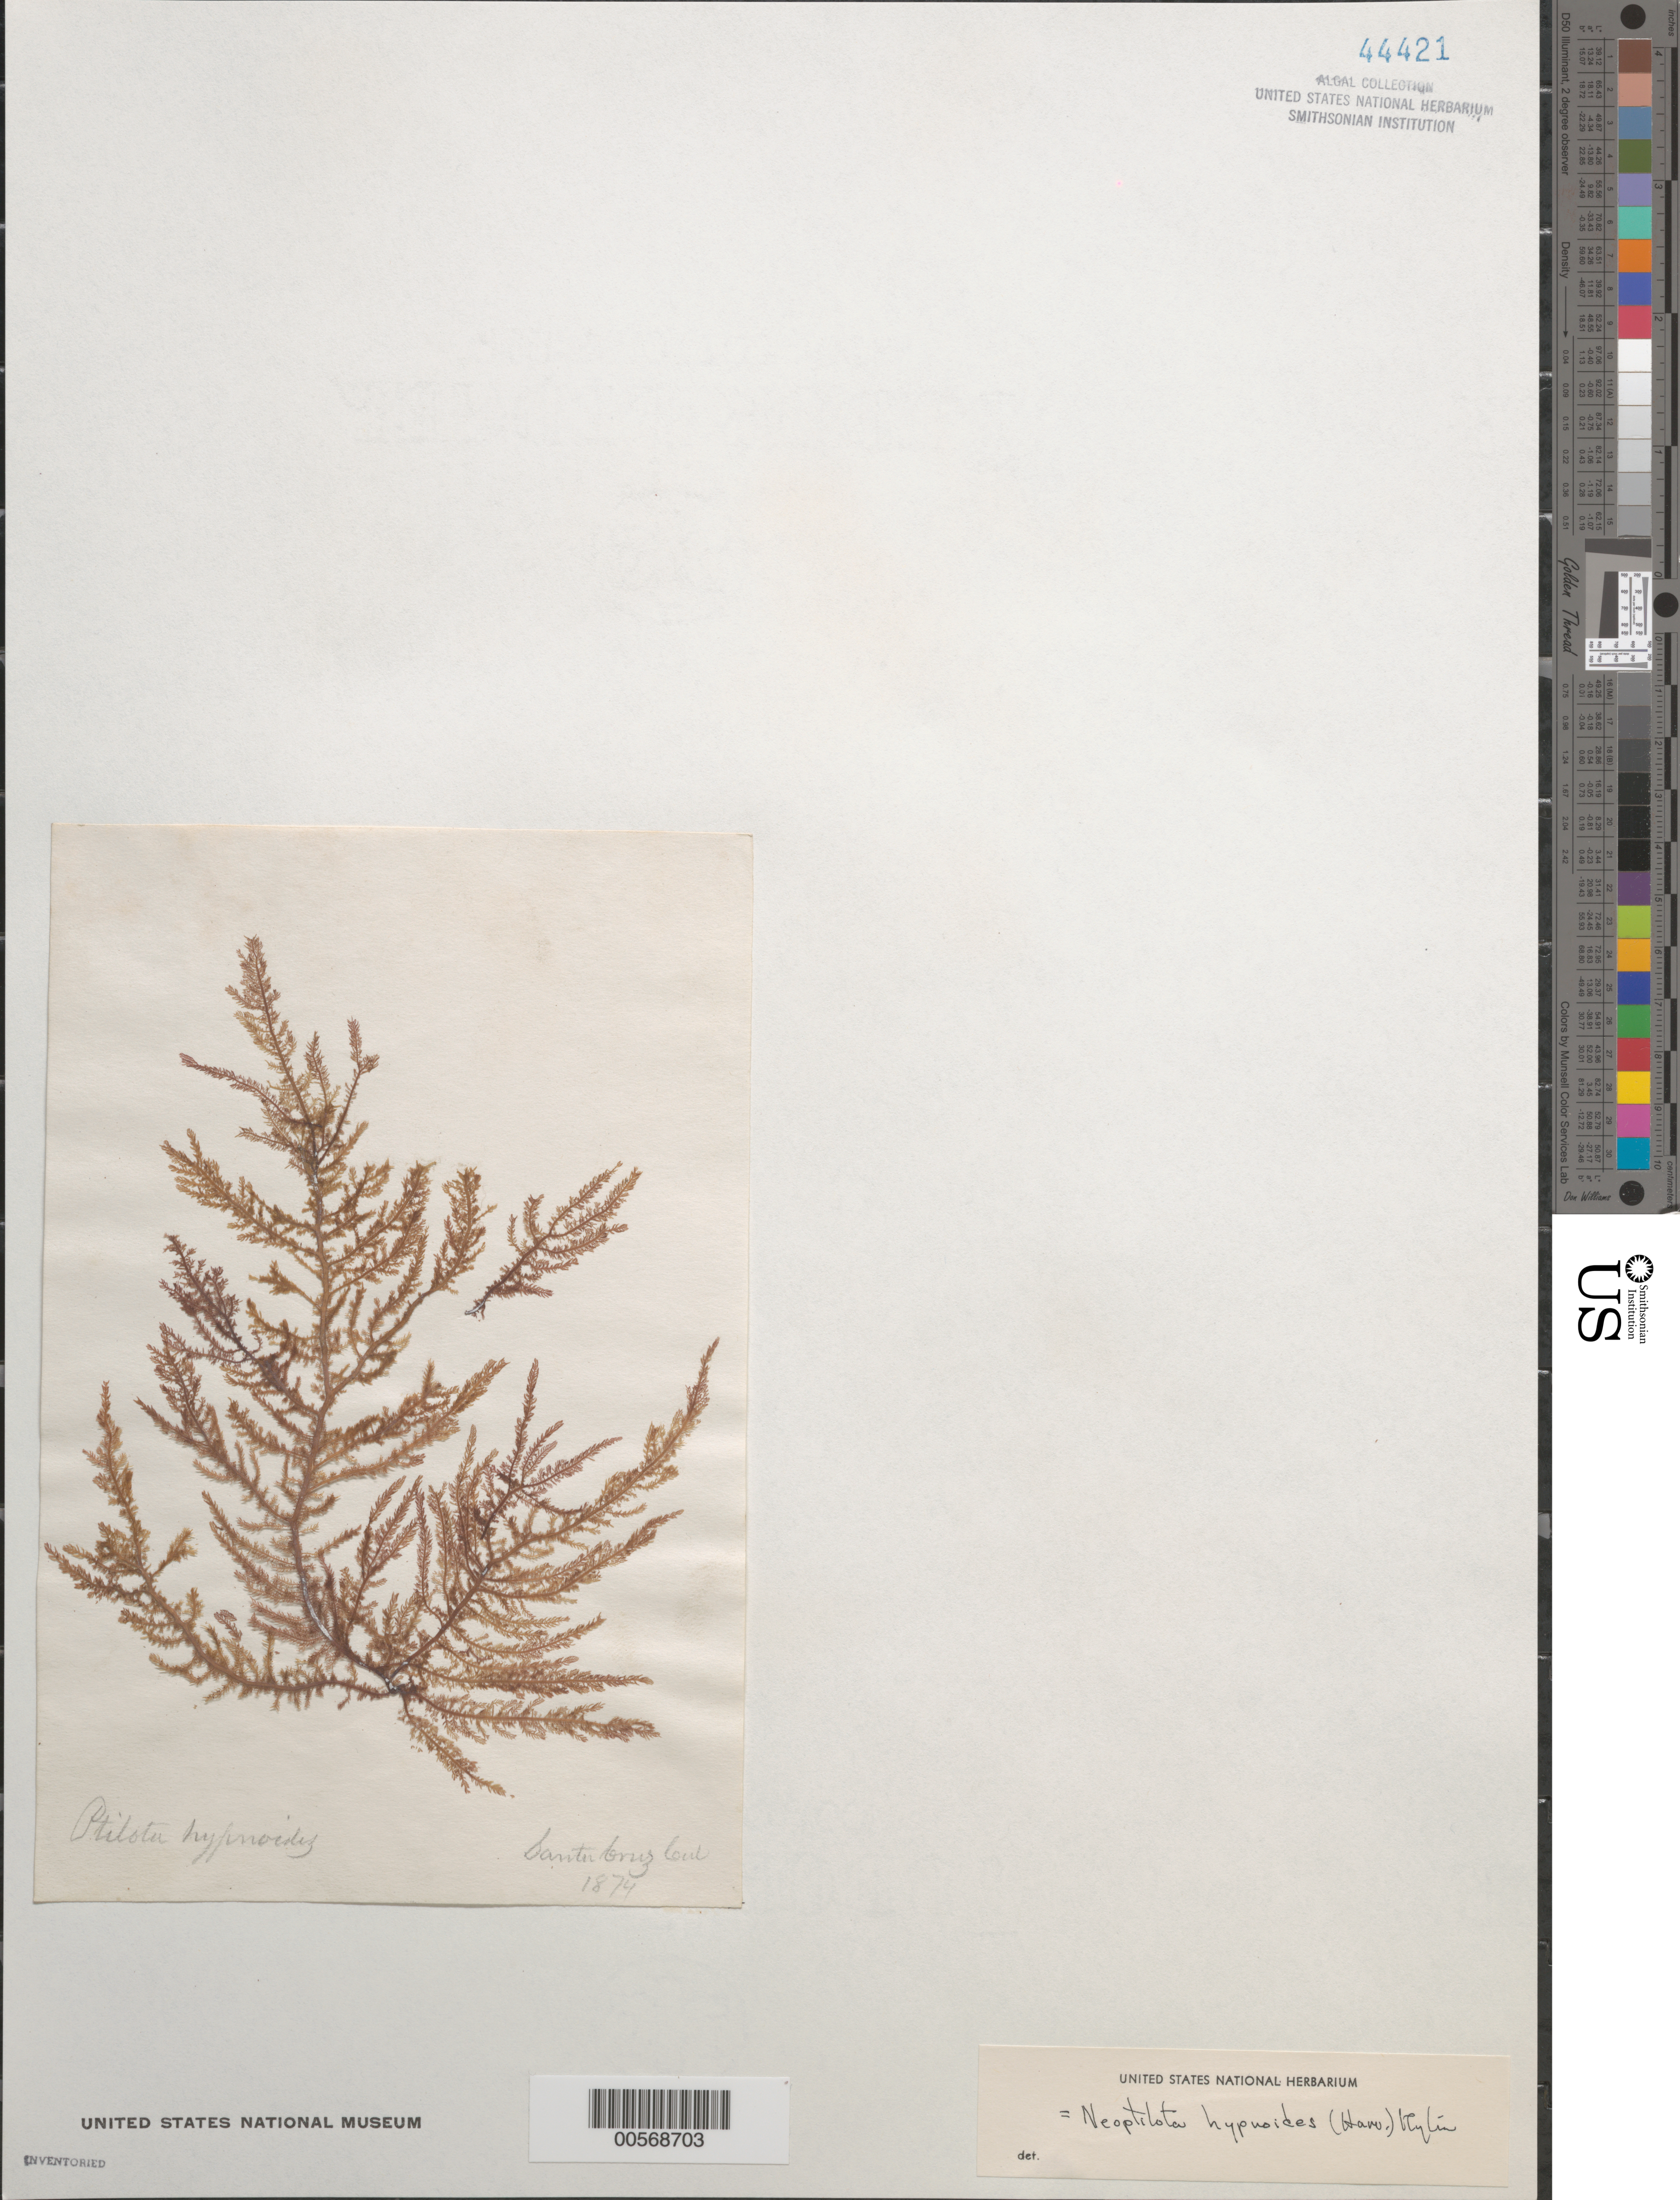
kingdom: Plantae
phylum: Rhodophyta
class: Florideophyceae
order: Ceramiales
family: Wrangeliaceae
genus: Ptilota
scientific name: Ptilota hypnoides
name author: Harv. in Hook. & Arn.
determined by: Algae name updating Project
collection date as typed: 1874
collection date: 1874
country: United States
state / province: California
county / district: Santa Cruz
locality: Santa Cruz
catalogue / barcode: US 44421